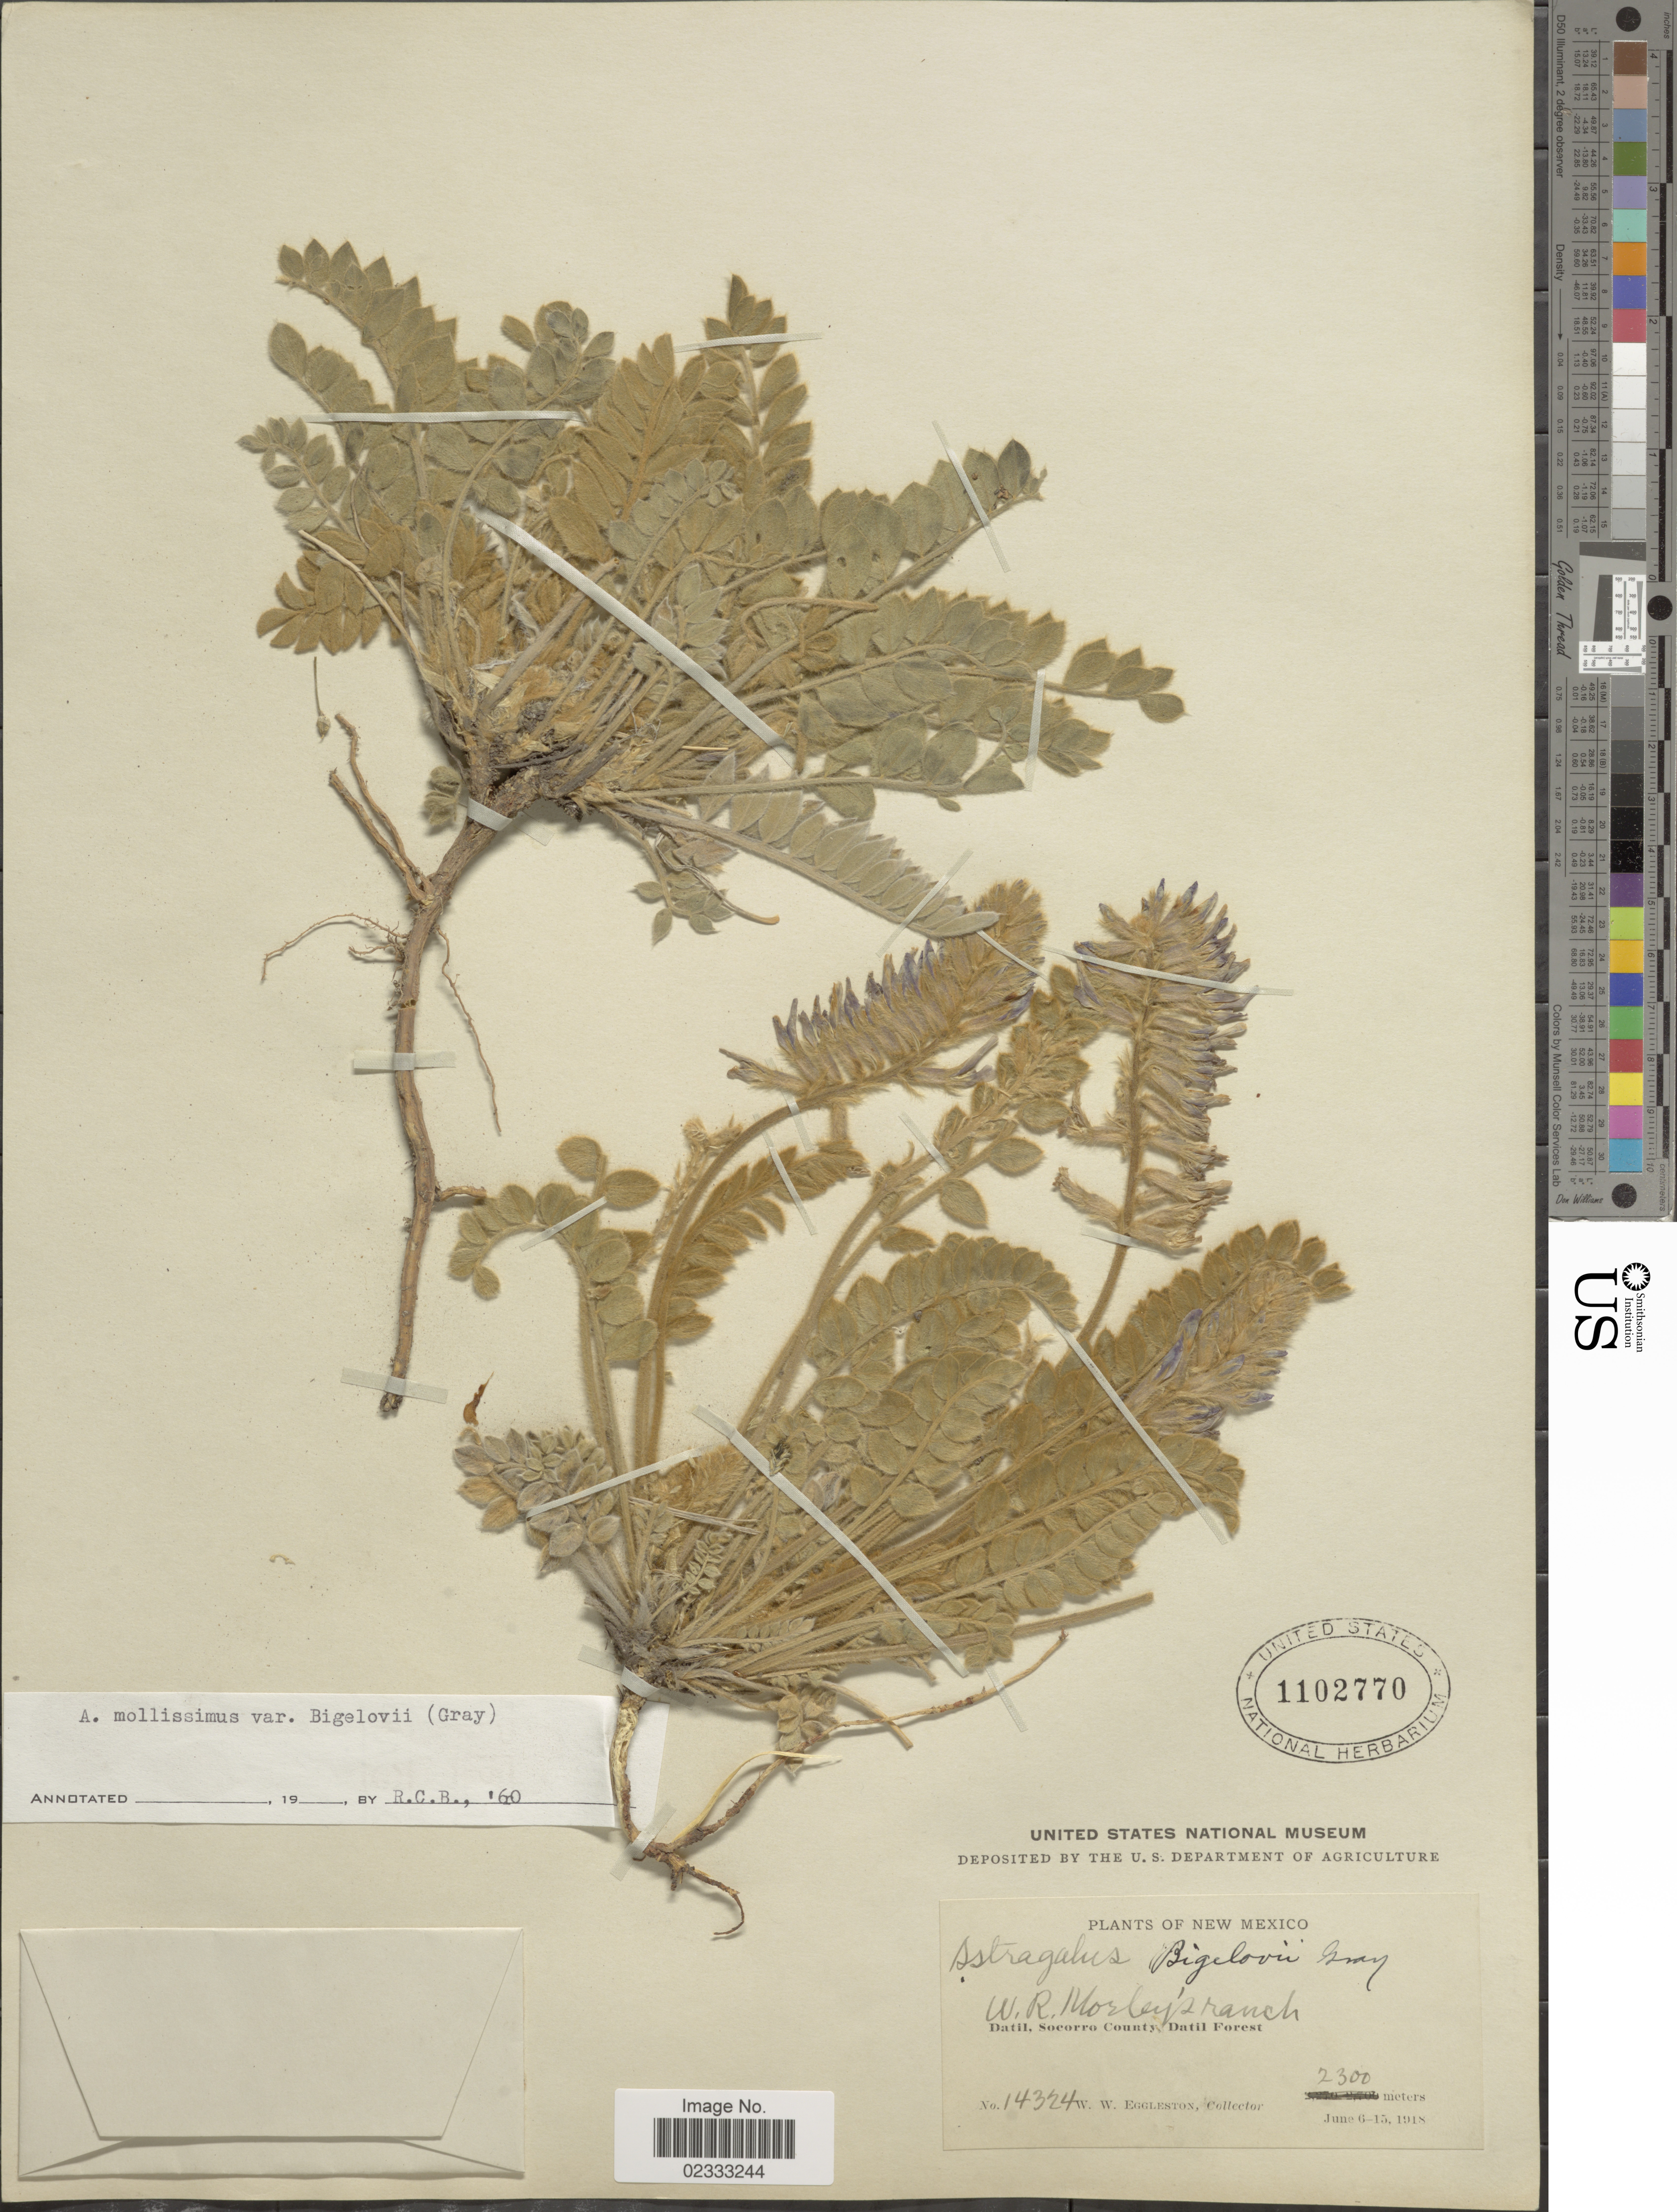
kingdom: Plantae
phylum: Tracheophyta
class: Magnoliopsida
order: Fabales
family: Fabaceae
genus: Astragalus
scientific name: Astragalus mollissimus var. bigelovii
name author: (A. Gray) Barneby ex B.L. Turner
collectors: W. W. Eggleston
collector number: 14324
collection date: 1918-06-06/1918-06-15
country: United States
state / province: New Mexico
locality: W.R. Morley's ranch, Datil, Socorro County, Datil Forest.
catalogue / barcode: US 1102770